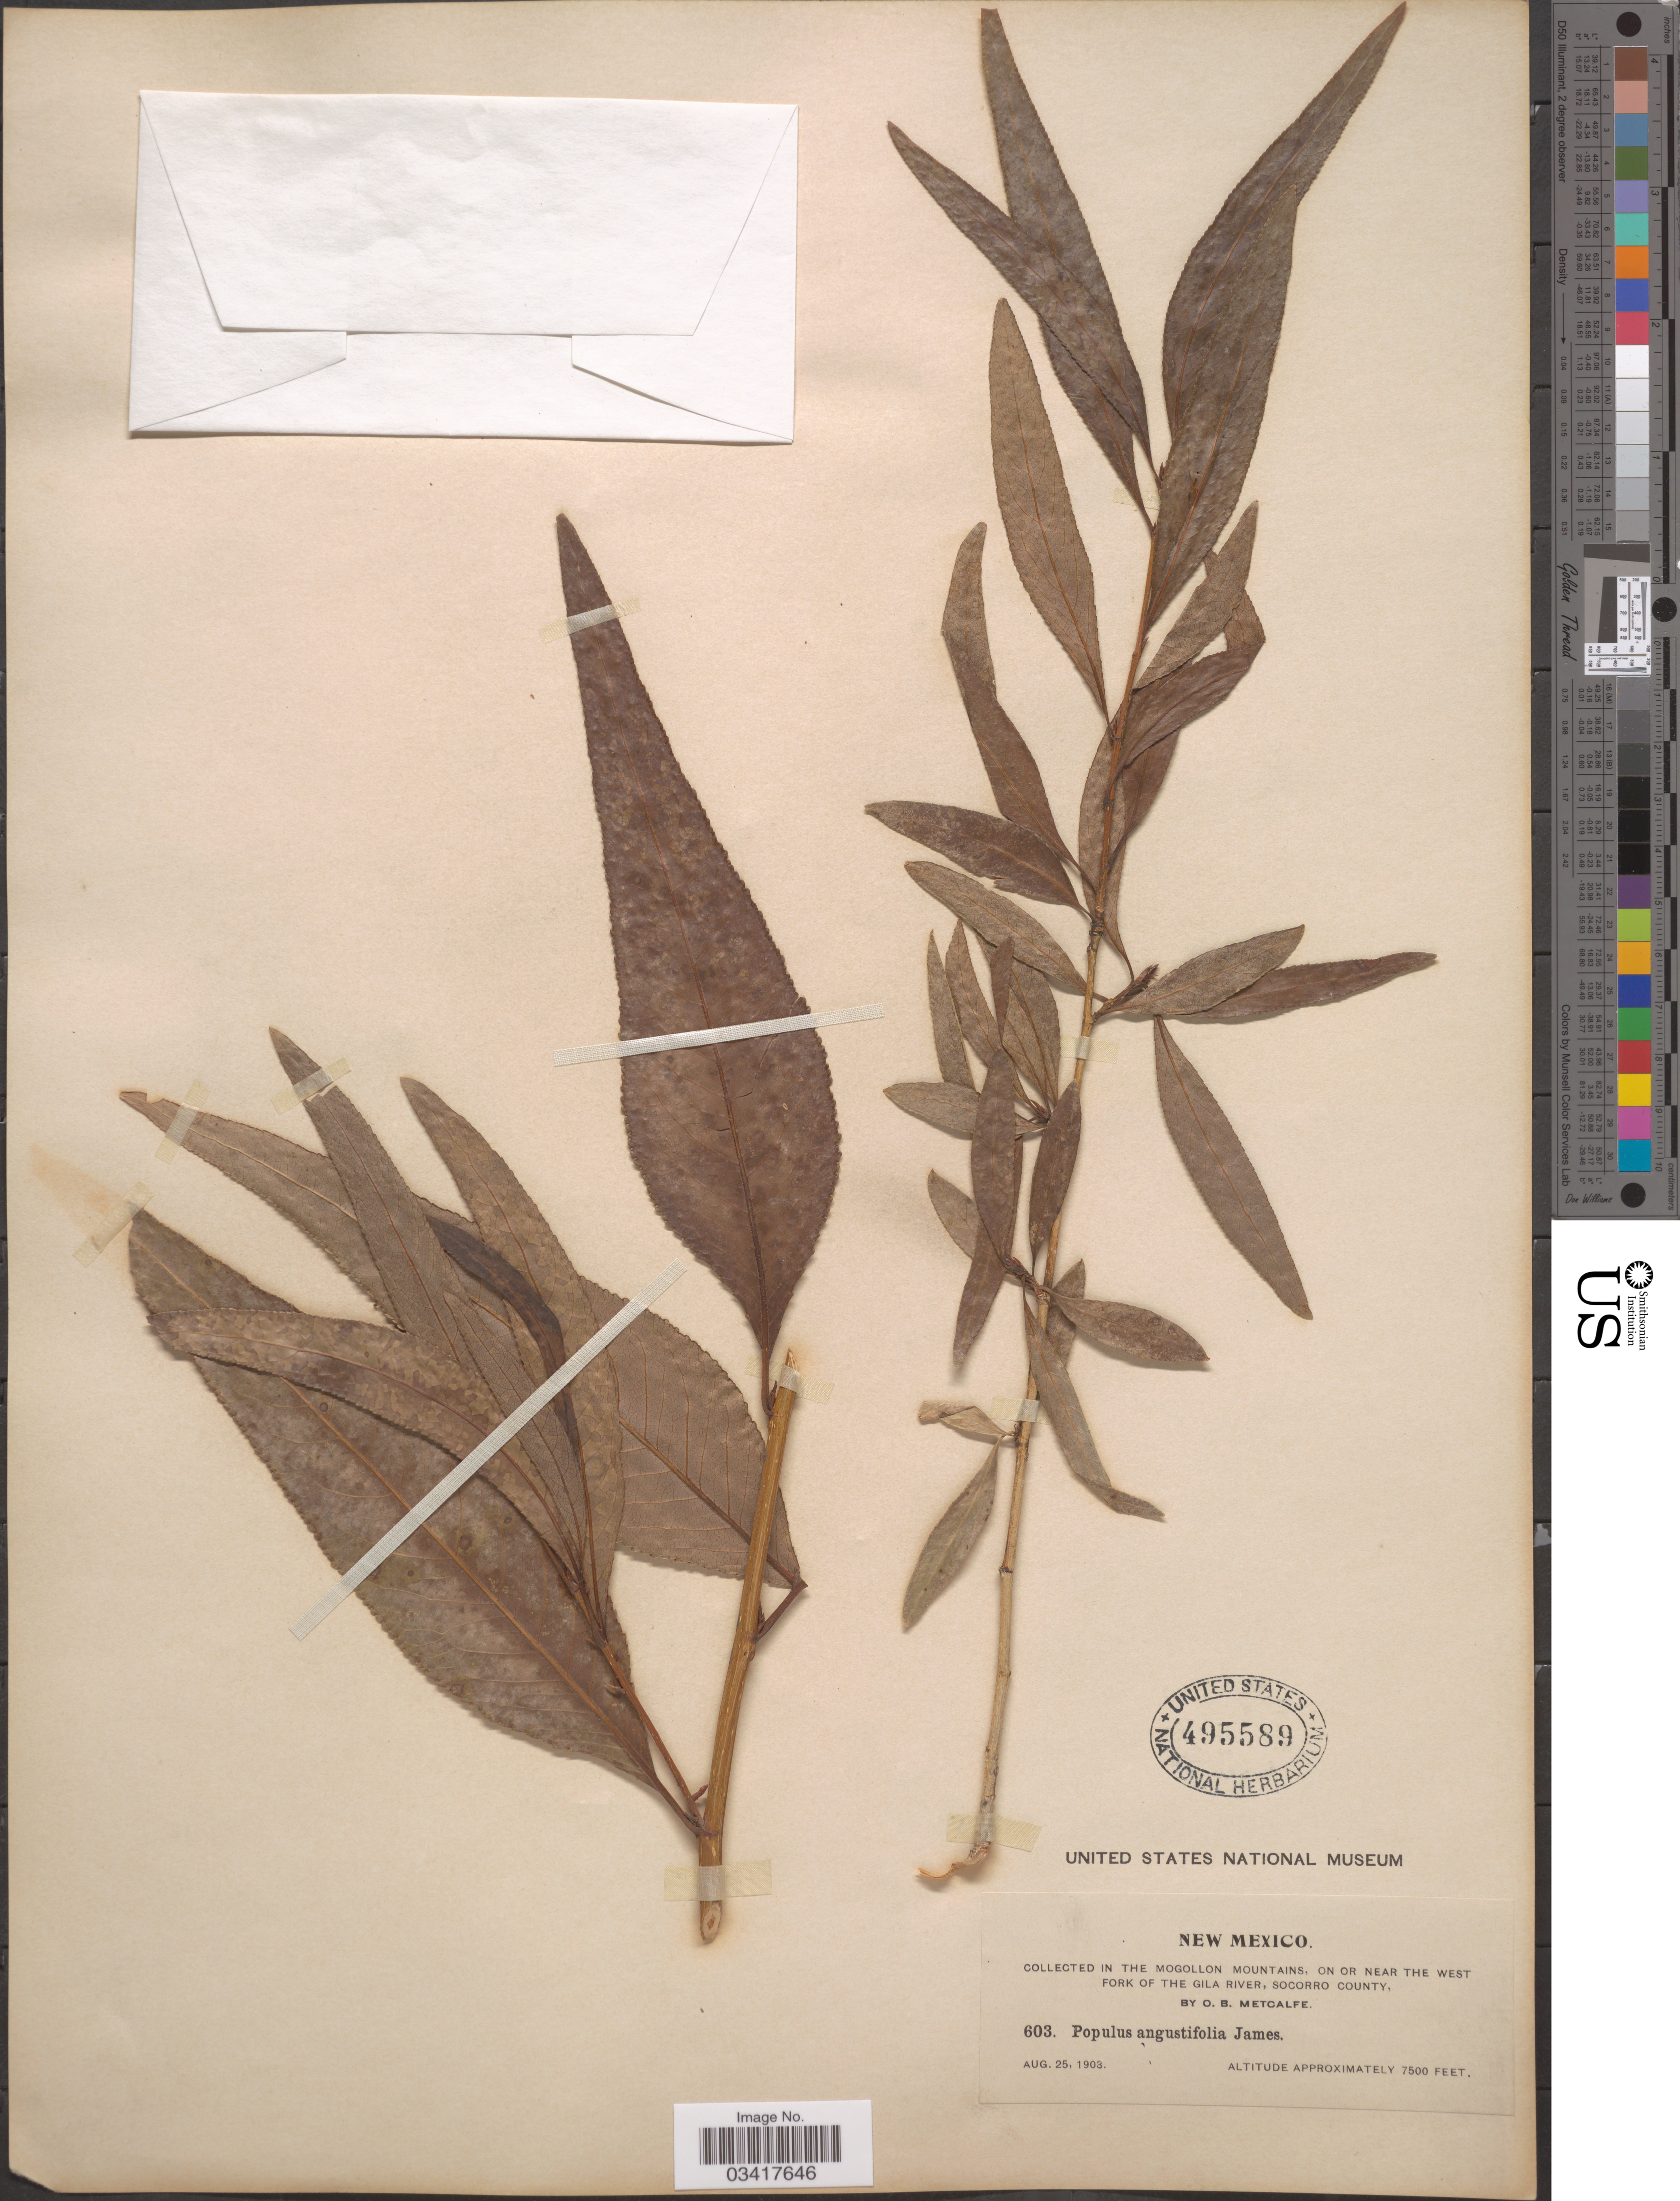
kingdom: Plantae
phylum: Tracheophyta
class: Magnoliopsida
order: Malpighiales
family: Salicaceae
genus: Populus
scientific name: Populus angustifolia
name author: E. James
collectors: O. B. Metcalfe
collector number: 603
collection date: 1903-08-25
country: United States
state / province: New Mexico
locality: In the Mogollon Mountains, on or near the west fork of the Gila River, Socorro County.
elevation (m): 2286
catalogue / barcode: US 495589